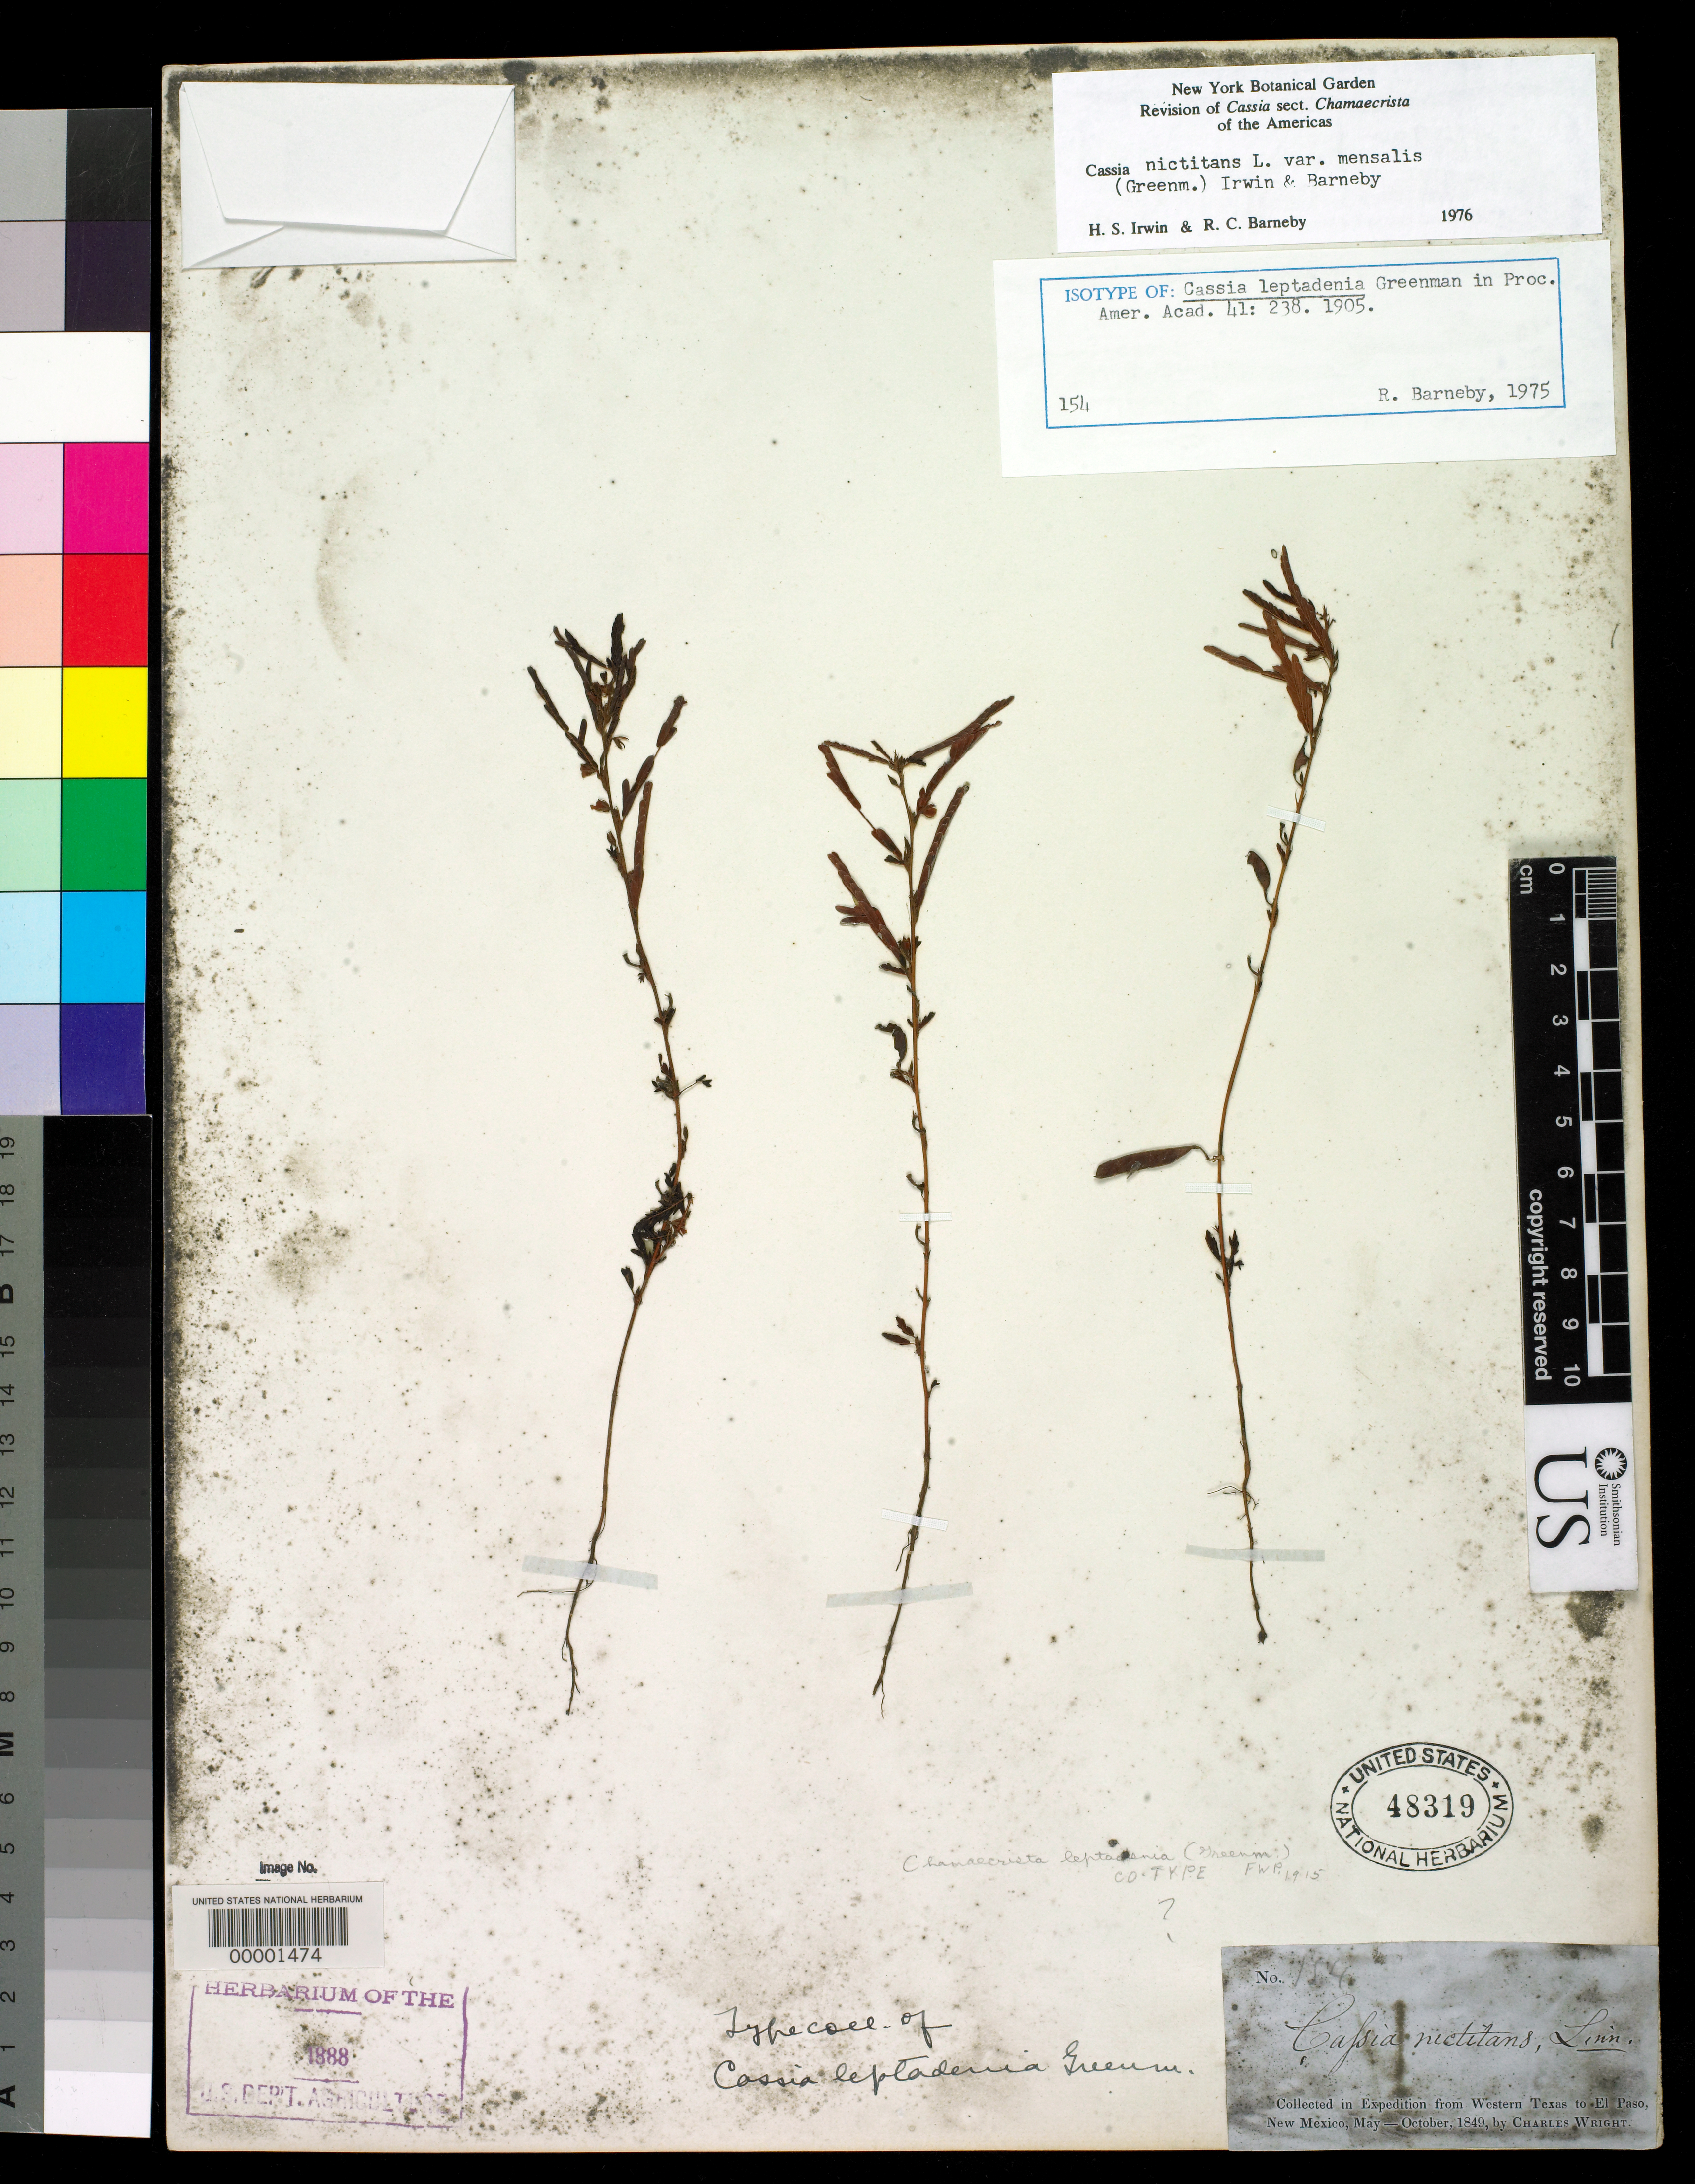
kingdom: Plantae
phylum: Tracheophyta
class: Magnoliopsida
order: Fabales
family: Fabaceae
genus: Cassia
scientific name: Cassia leptadenia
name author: Greenm.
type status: Isolectotype; Syntype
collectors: C. Wright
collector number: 154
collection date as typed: May 1849 to -- Oct 1949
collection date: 1849-05/1949-10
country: United States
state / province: Texas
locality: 48 km E of El Paso.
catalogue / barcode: US 48319